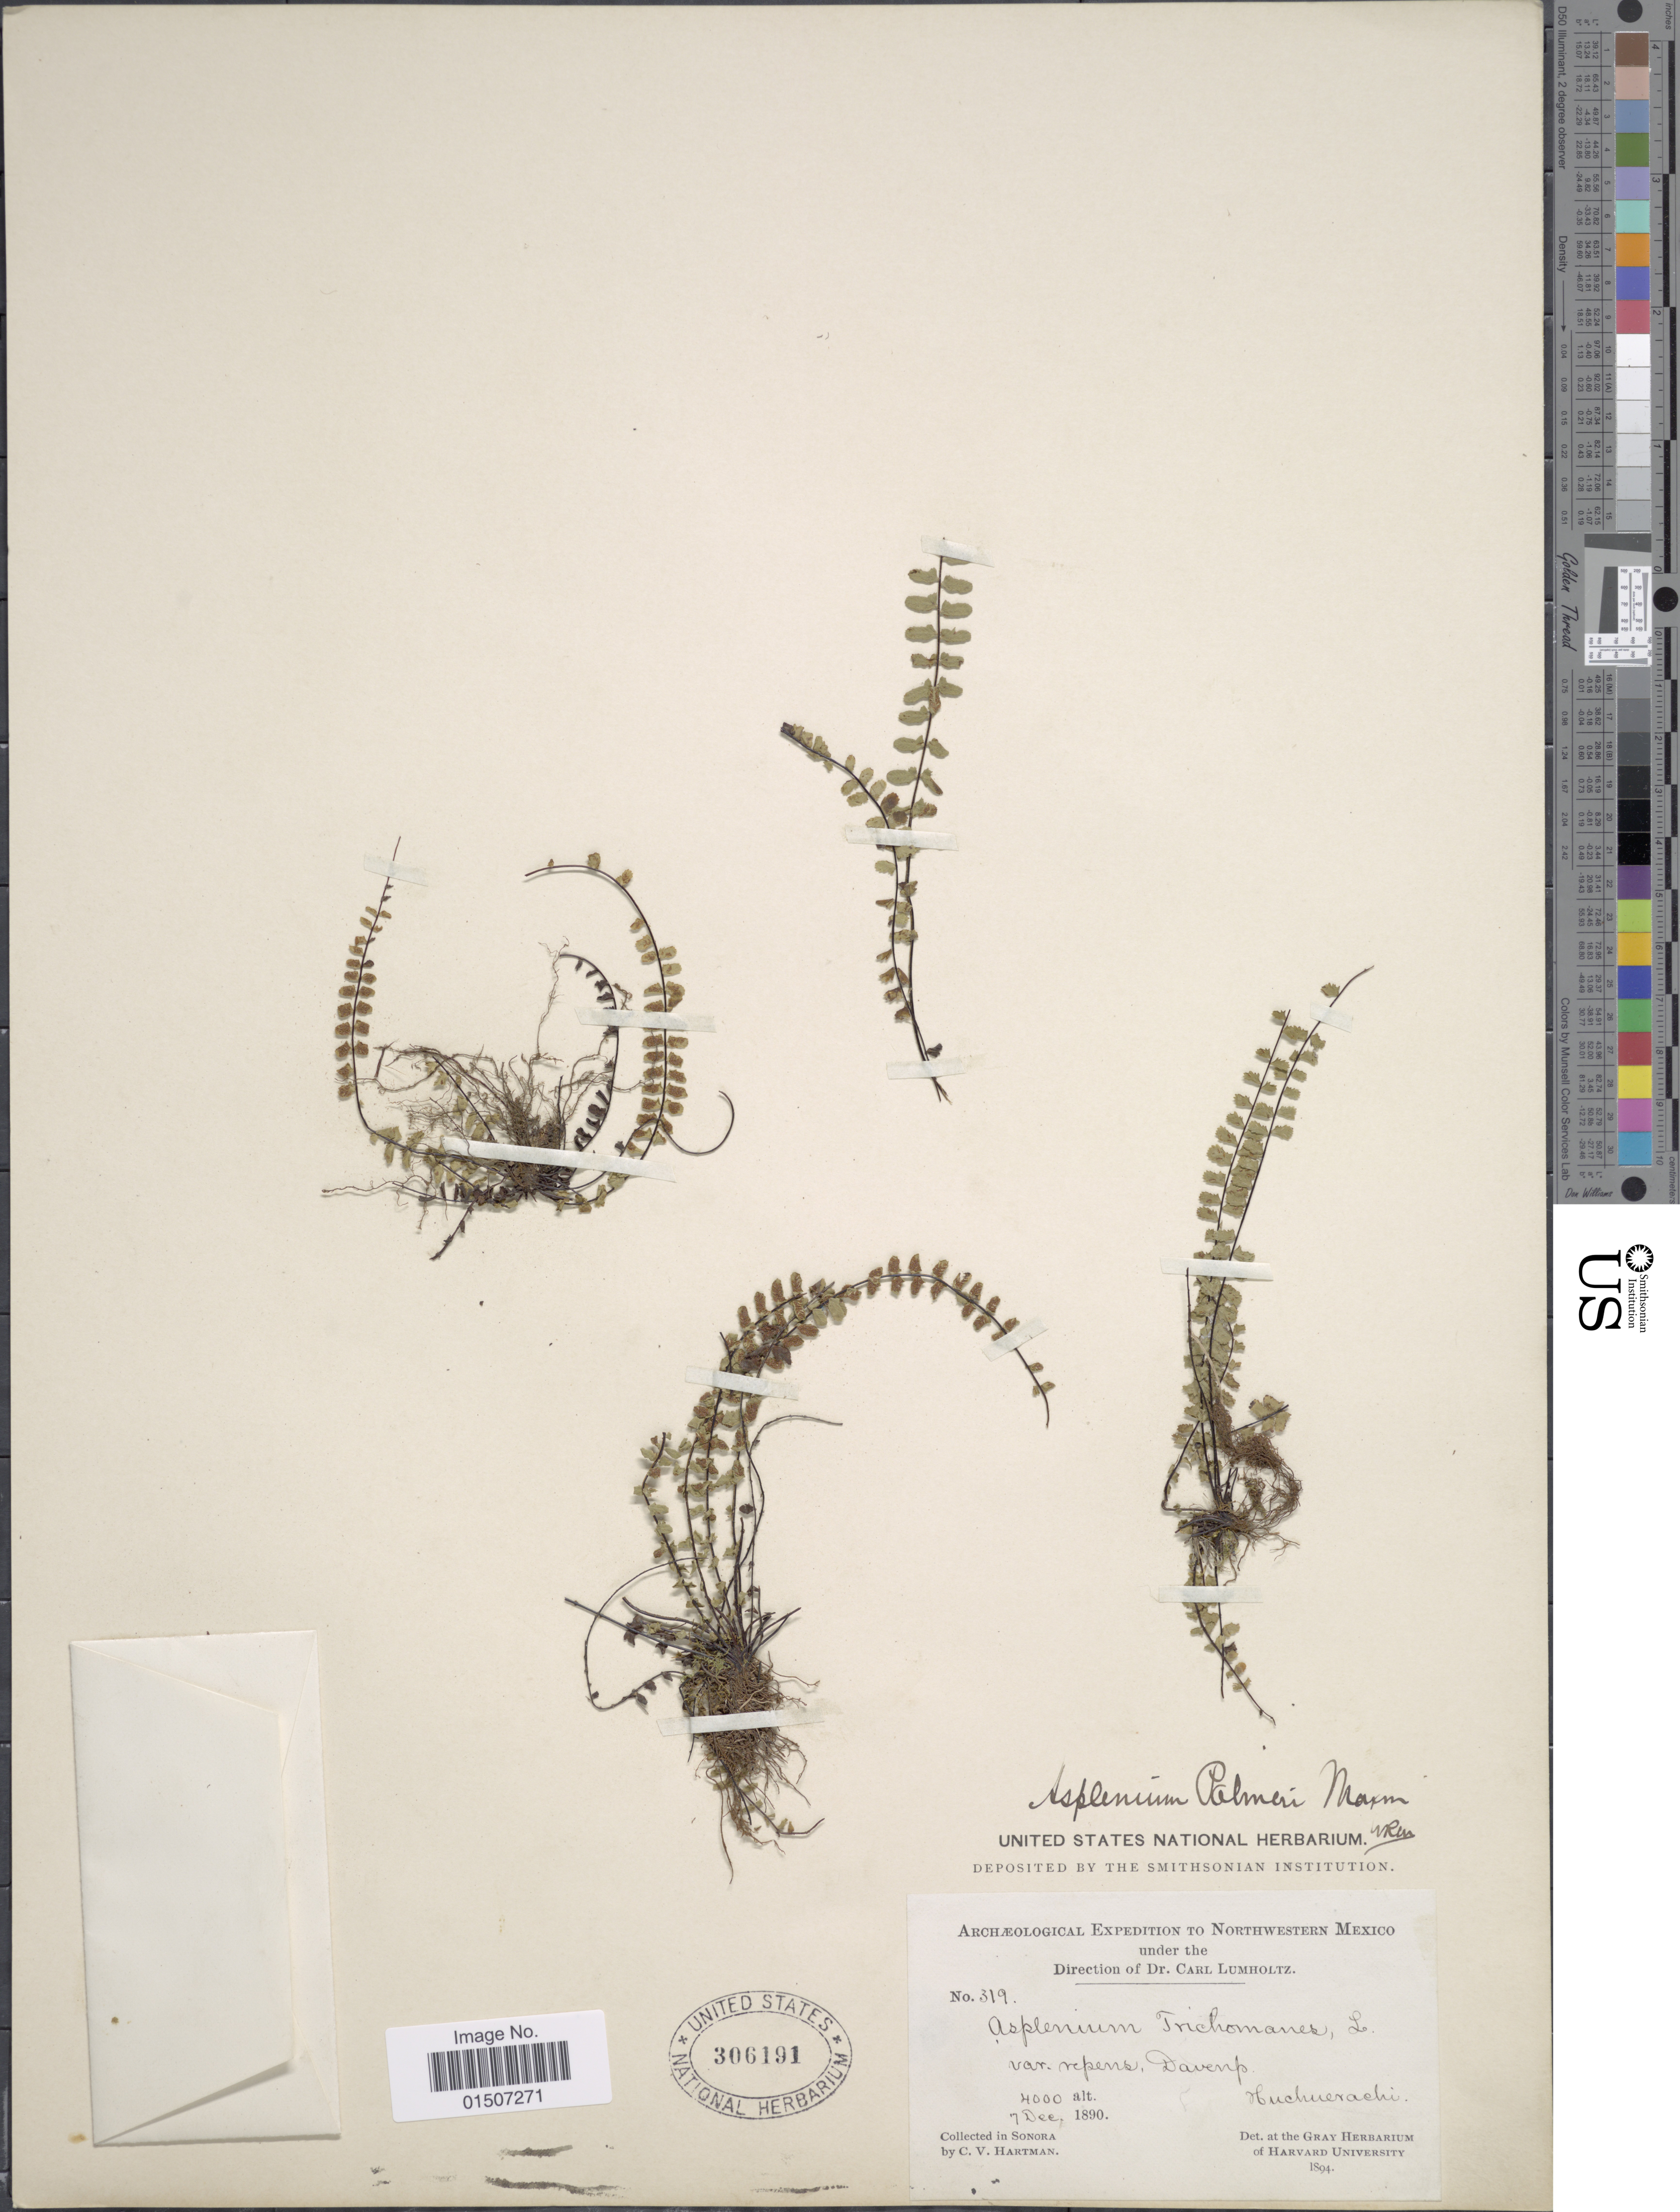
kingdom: Plantae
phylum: Tracheophyta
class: Polypodiopsida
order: Polypodiales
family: Aspleniaceae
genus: Asplenium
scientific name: Asplenium palmeri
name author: Maxon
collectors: C. V. Hartman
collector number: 319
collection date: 1890-12-07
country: Mexico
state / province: Sonora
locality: Northwestern Mexico, Huchuerachi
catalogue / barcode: US 306191